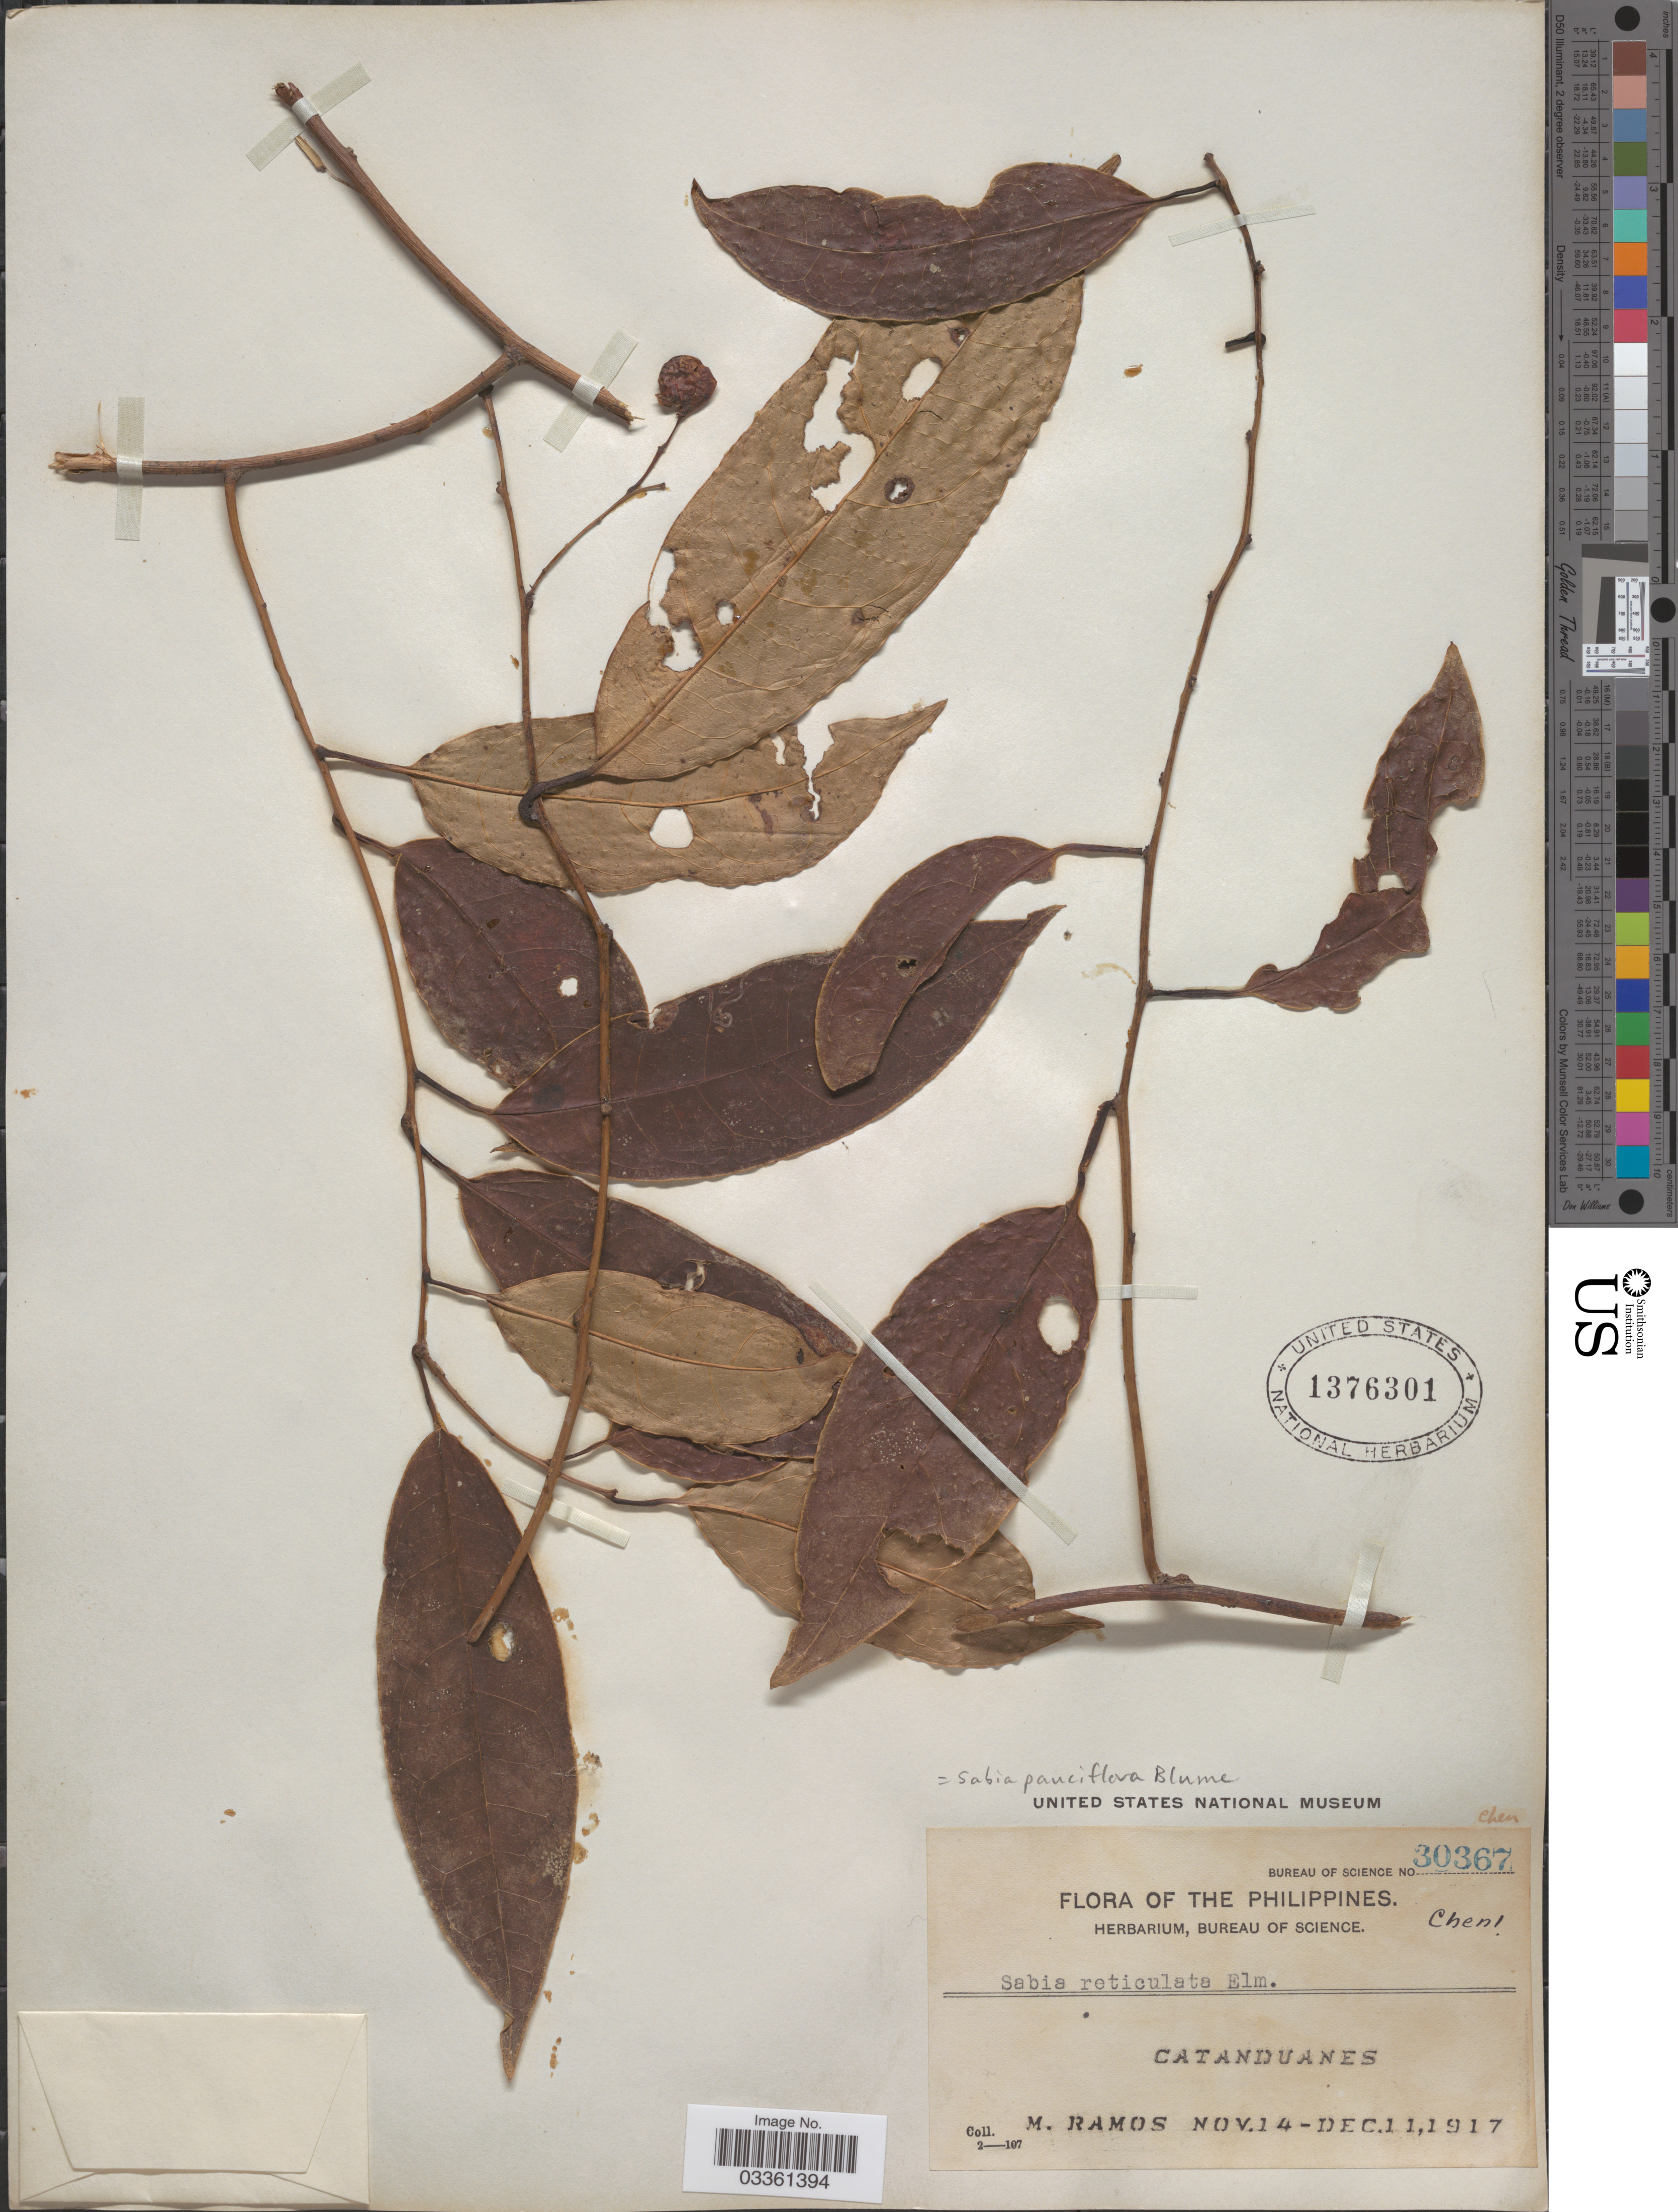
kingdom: Plantae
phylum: Tracheophyta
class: Magnoliopsida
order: Proteales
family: Sabiaceae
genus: Sabia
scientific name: Sabia pauciflora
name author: Blume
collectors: M. Ramos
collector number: Bureau of Science 30367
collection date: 1917-11-14/1917-12-11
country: Philippines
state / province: Bicol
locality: Catanduanes.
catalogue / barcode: US 1376301